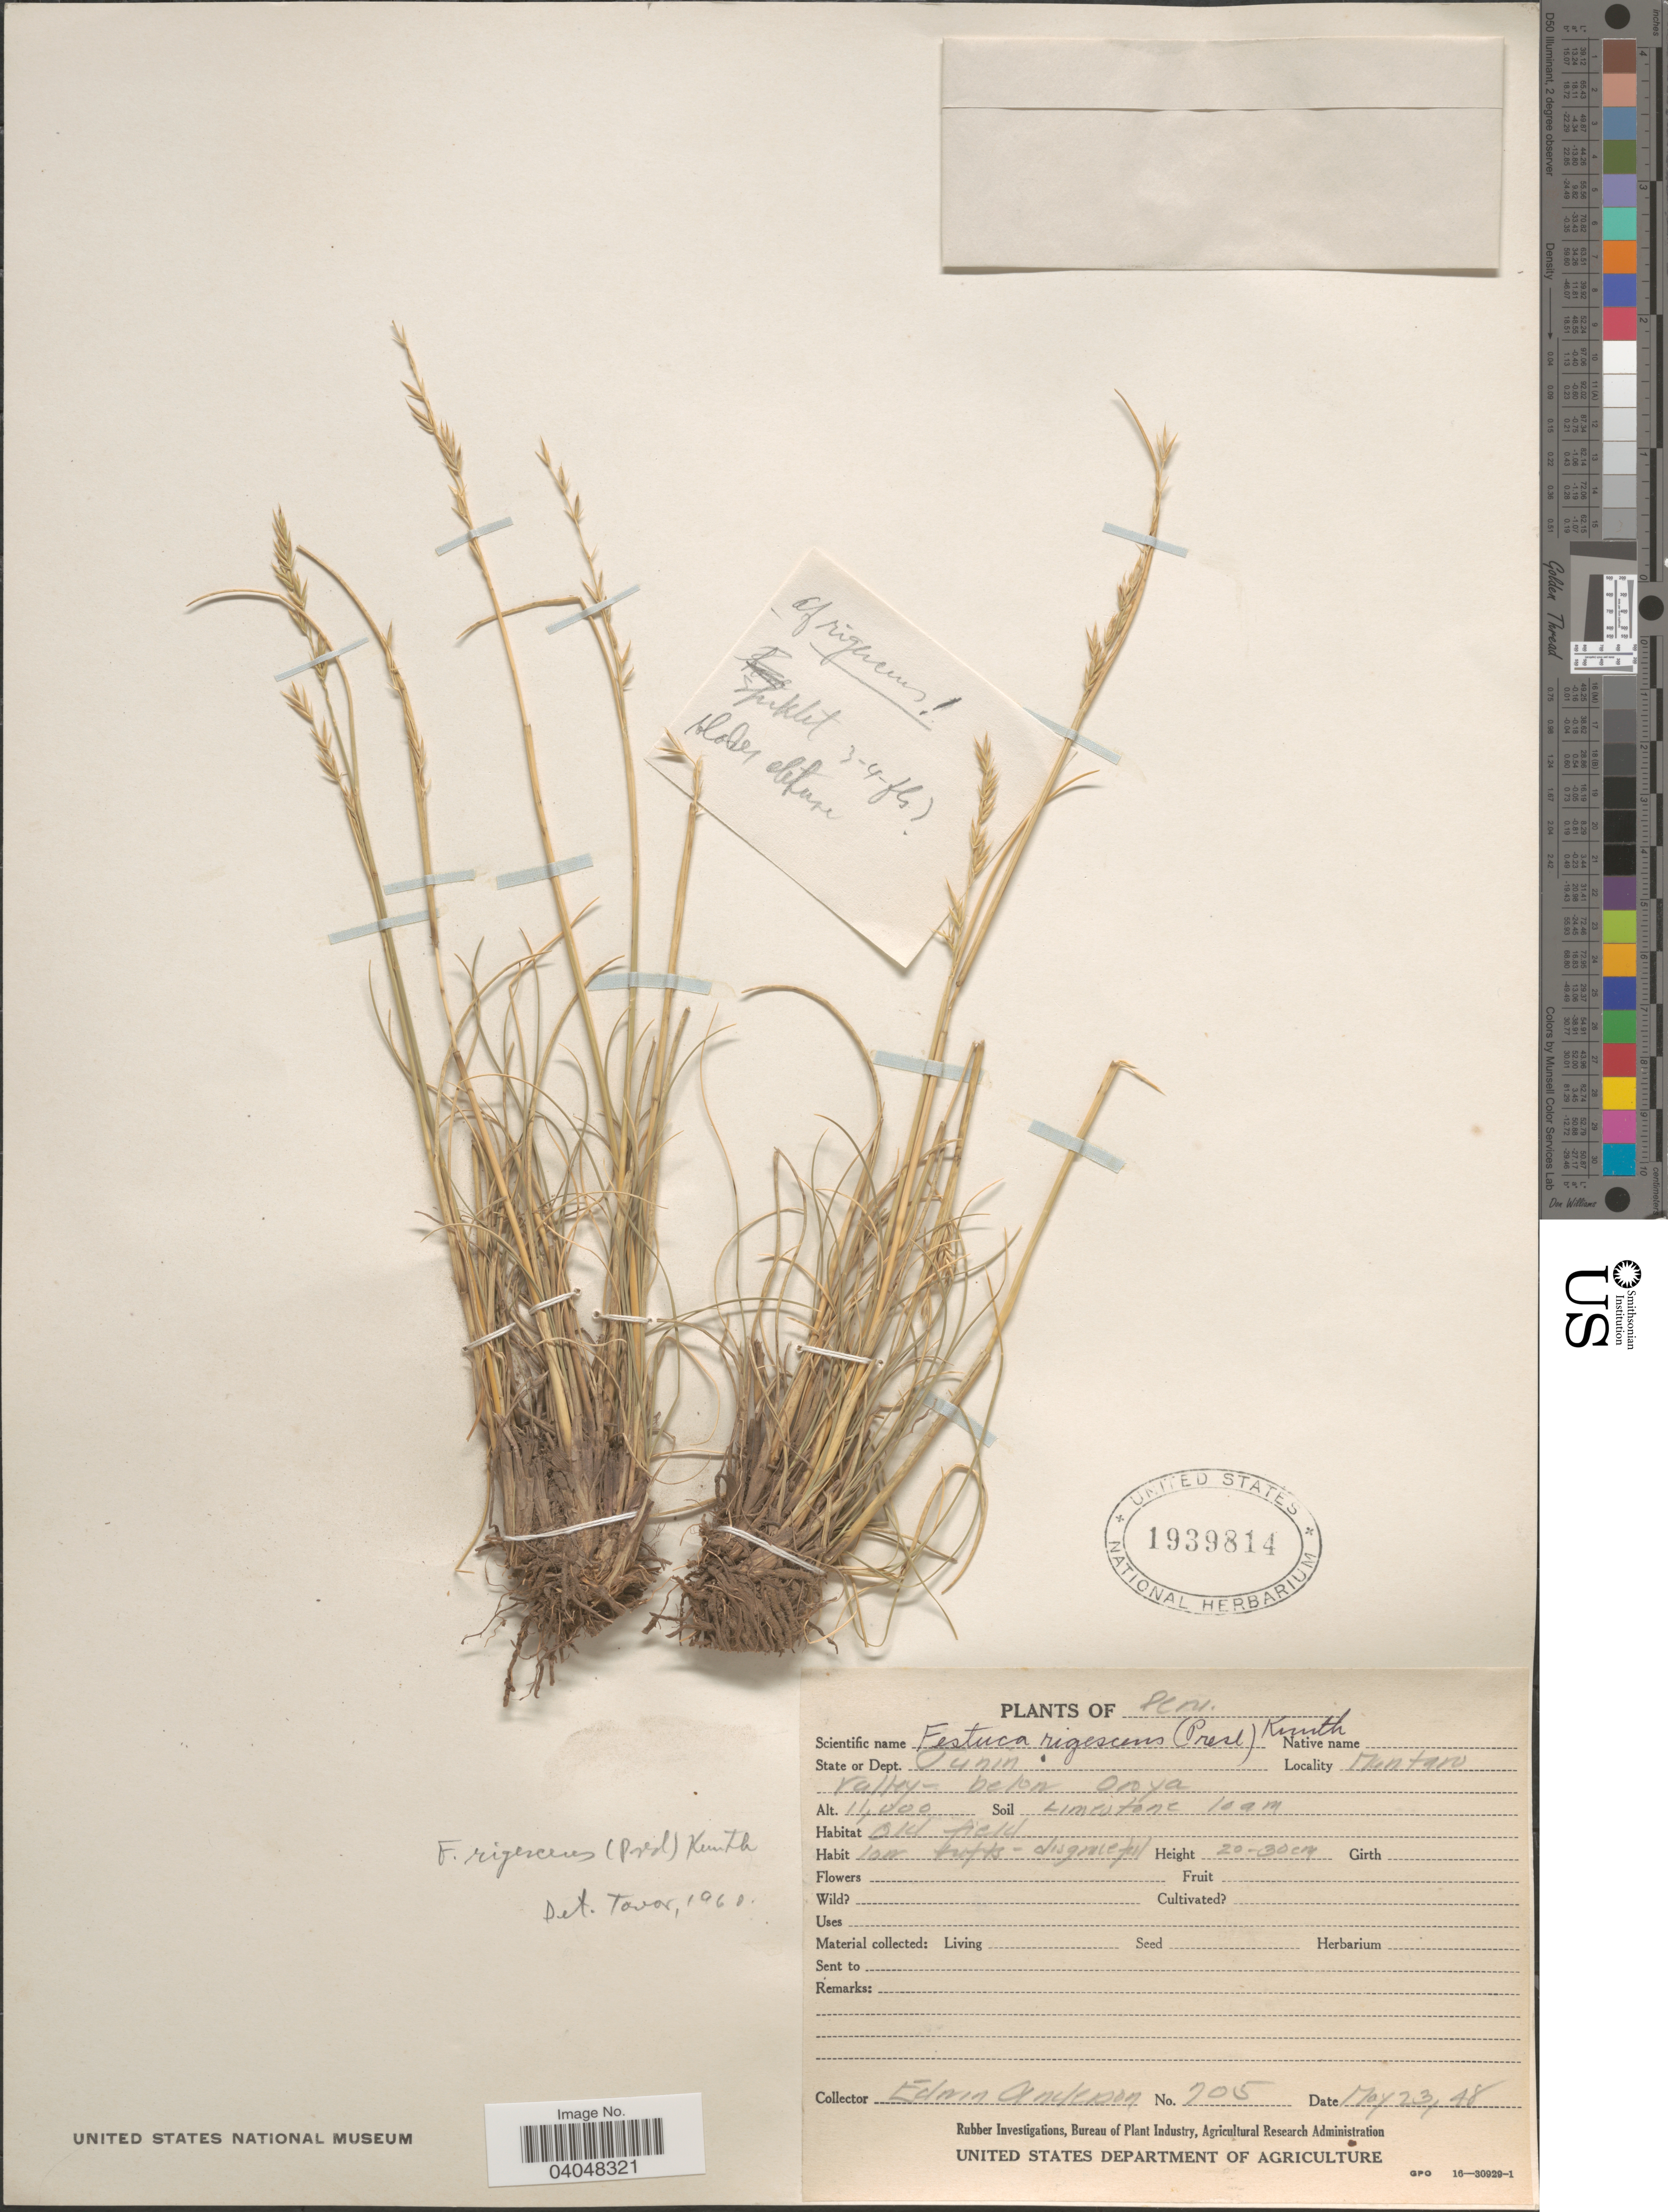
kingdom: Plantae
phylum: Tracheophyta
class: Liliopsida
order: Poales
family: Poaceae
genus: Festuca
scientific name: Festuca rigescens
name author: (J. Presl) Kunth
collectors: E. Anderson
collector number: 705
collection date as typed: Transcribed d/m/y: 23/5/48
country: Peru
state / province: Junín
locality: Dept. Junin. Mintaro Valley - below Oroya.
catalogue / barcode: US 1939814